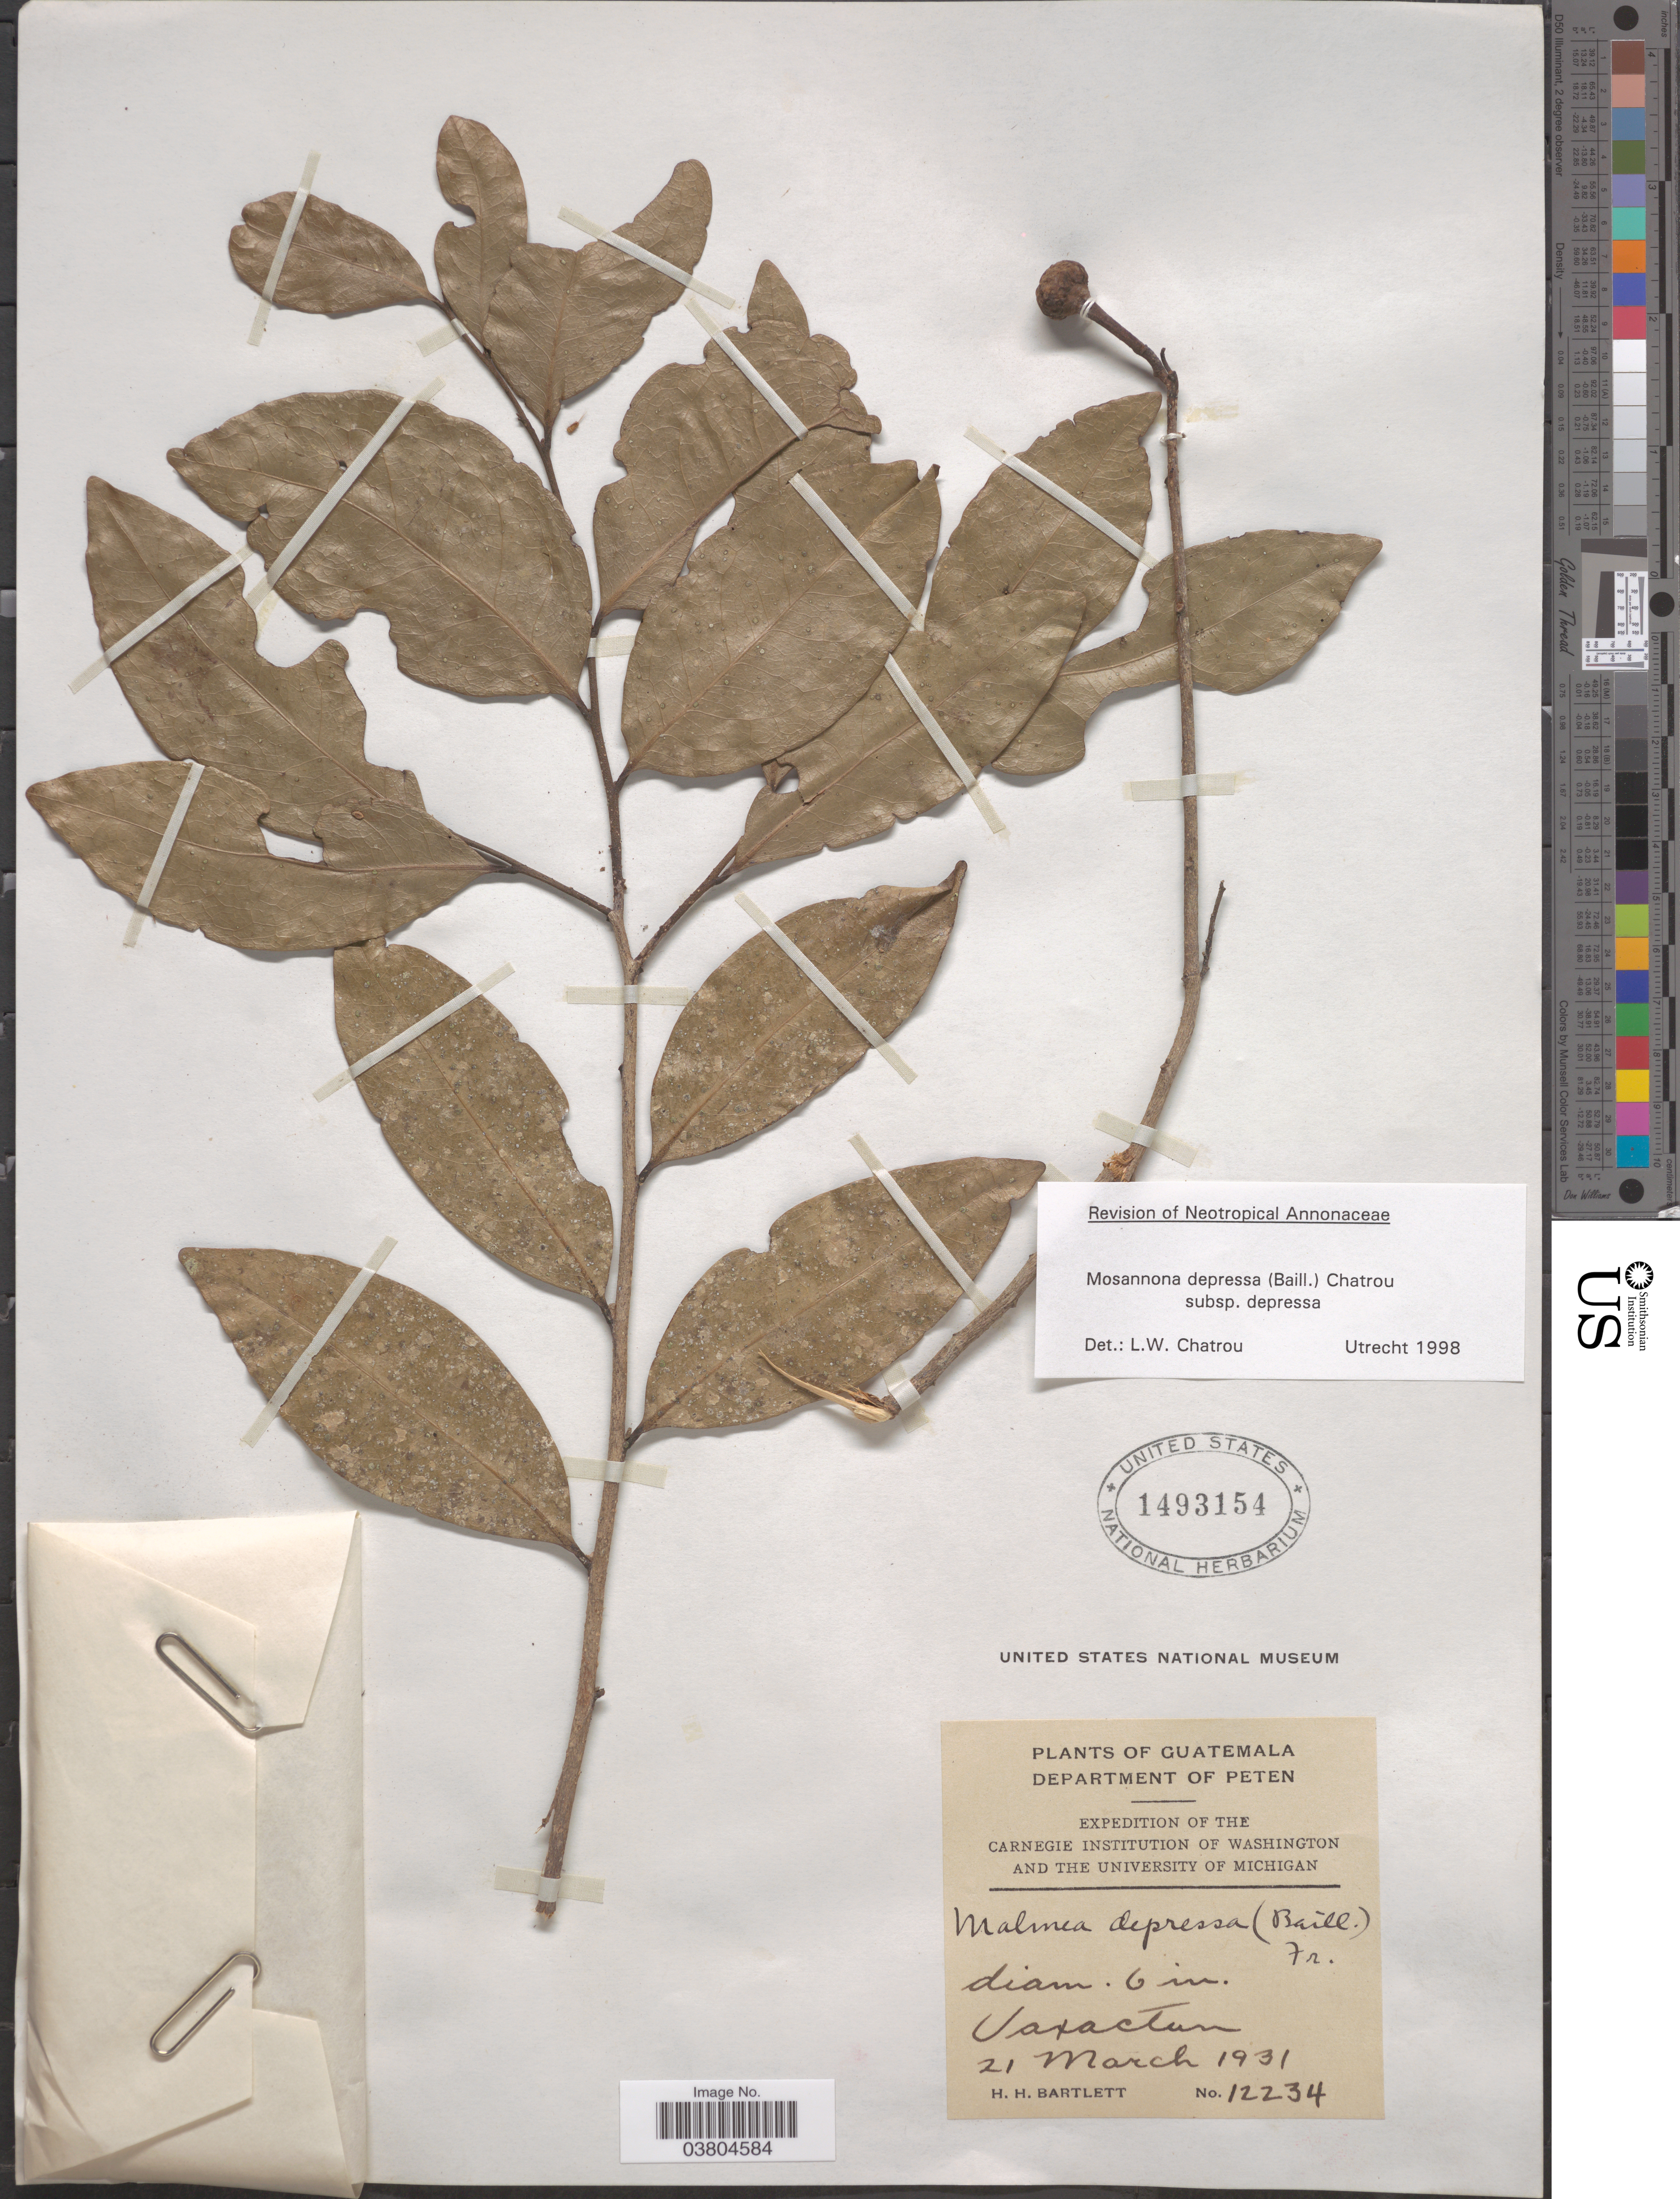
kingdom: Plantae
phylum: Tracheophyta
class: Magnoliopsida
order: Magnoliales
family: Annonaceae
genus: Mosannona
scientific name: Mosannona depressa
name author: (Baill.) Chatrou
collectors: H. H. Bartlett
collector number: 12234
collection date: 1931-03-21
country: Guatemala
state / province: El Peten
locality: Department of Peten. Uaxactun.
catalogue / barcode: US 1493154